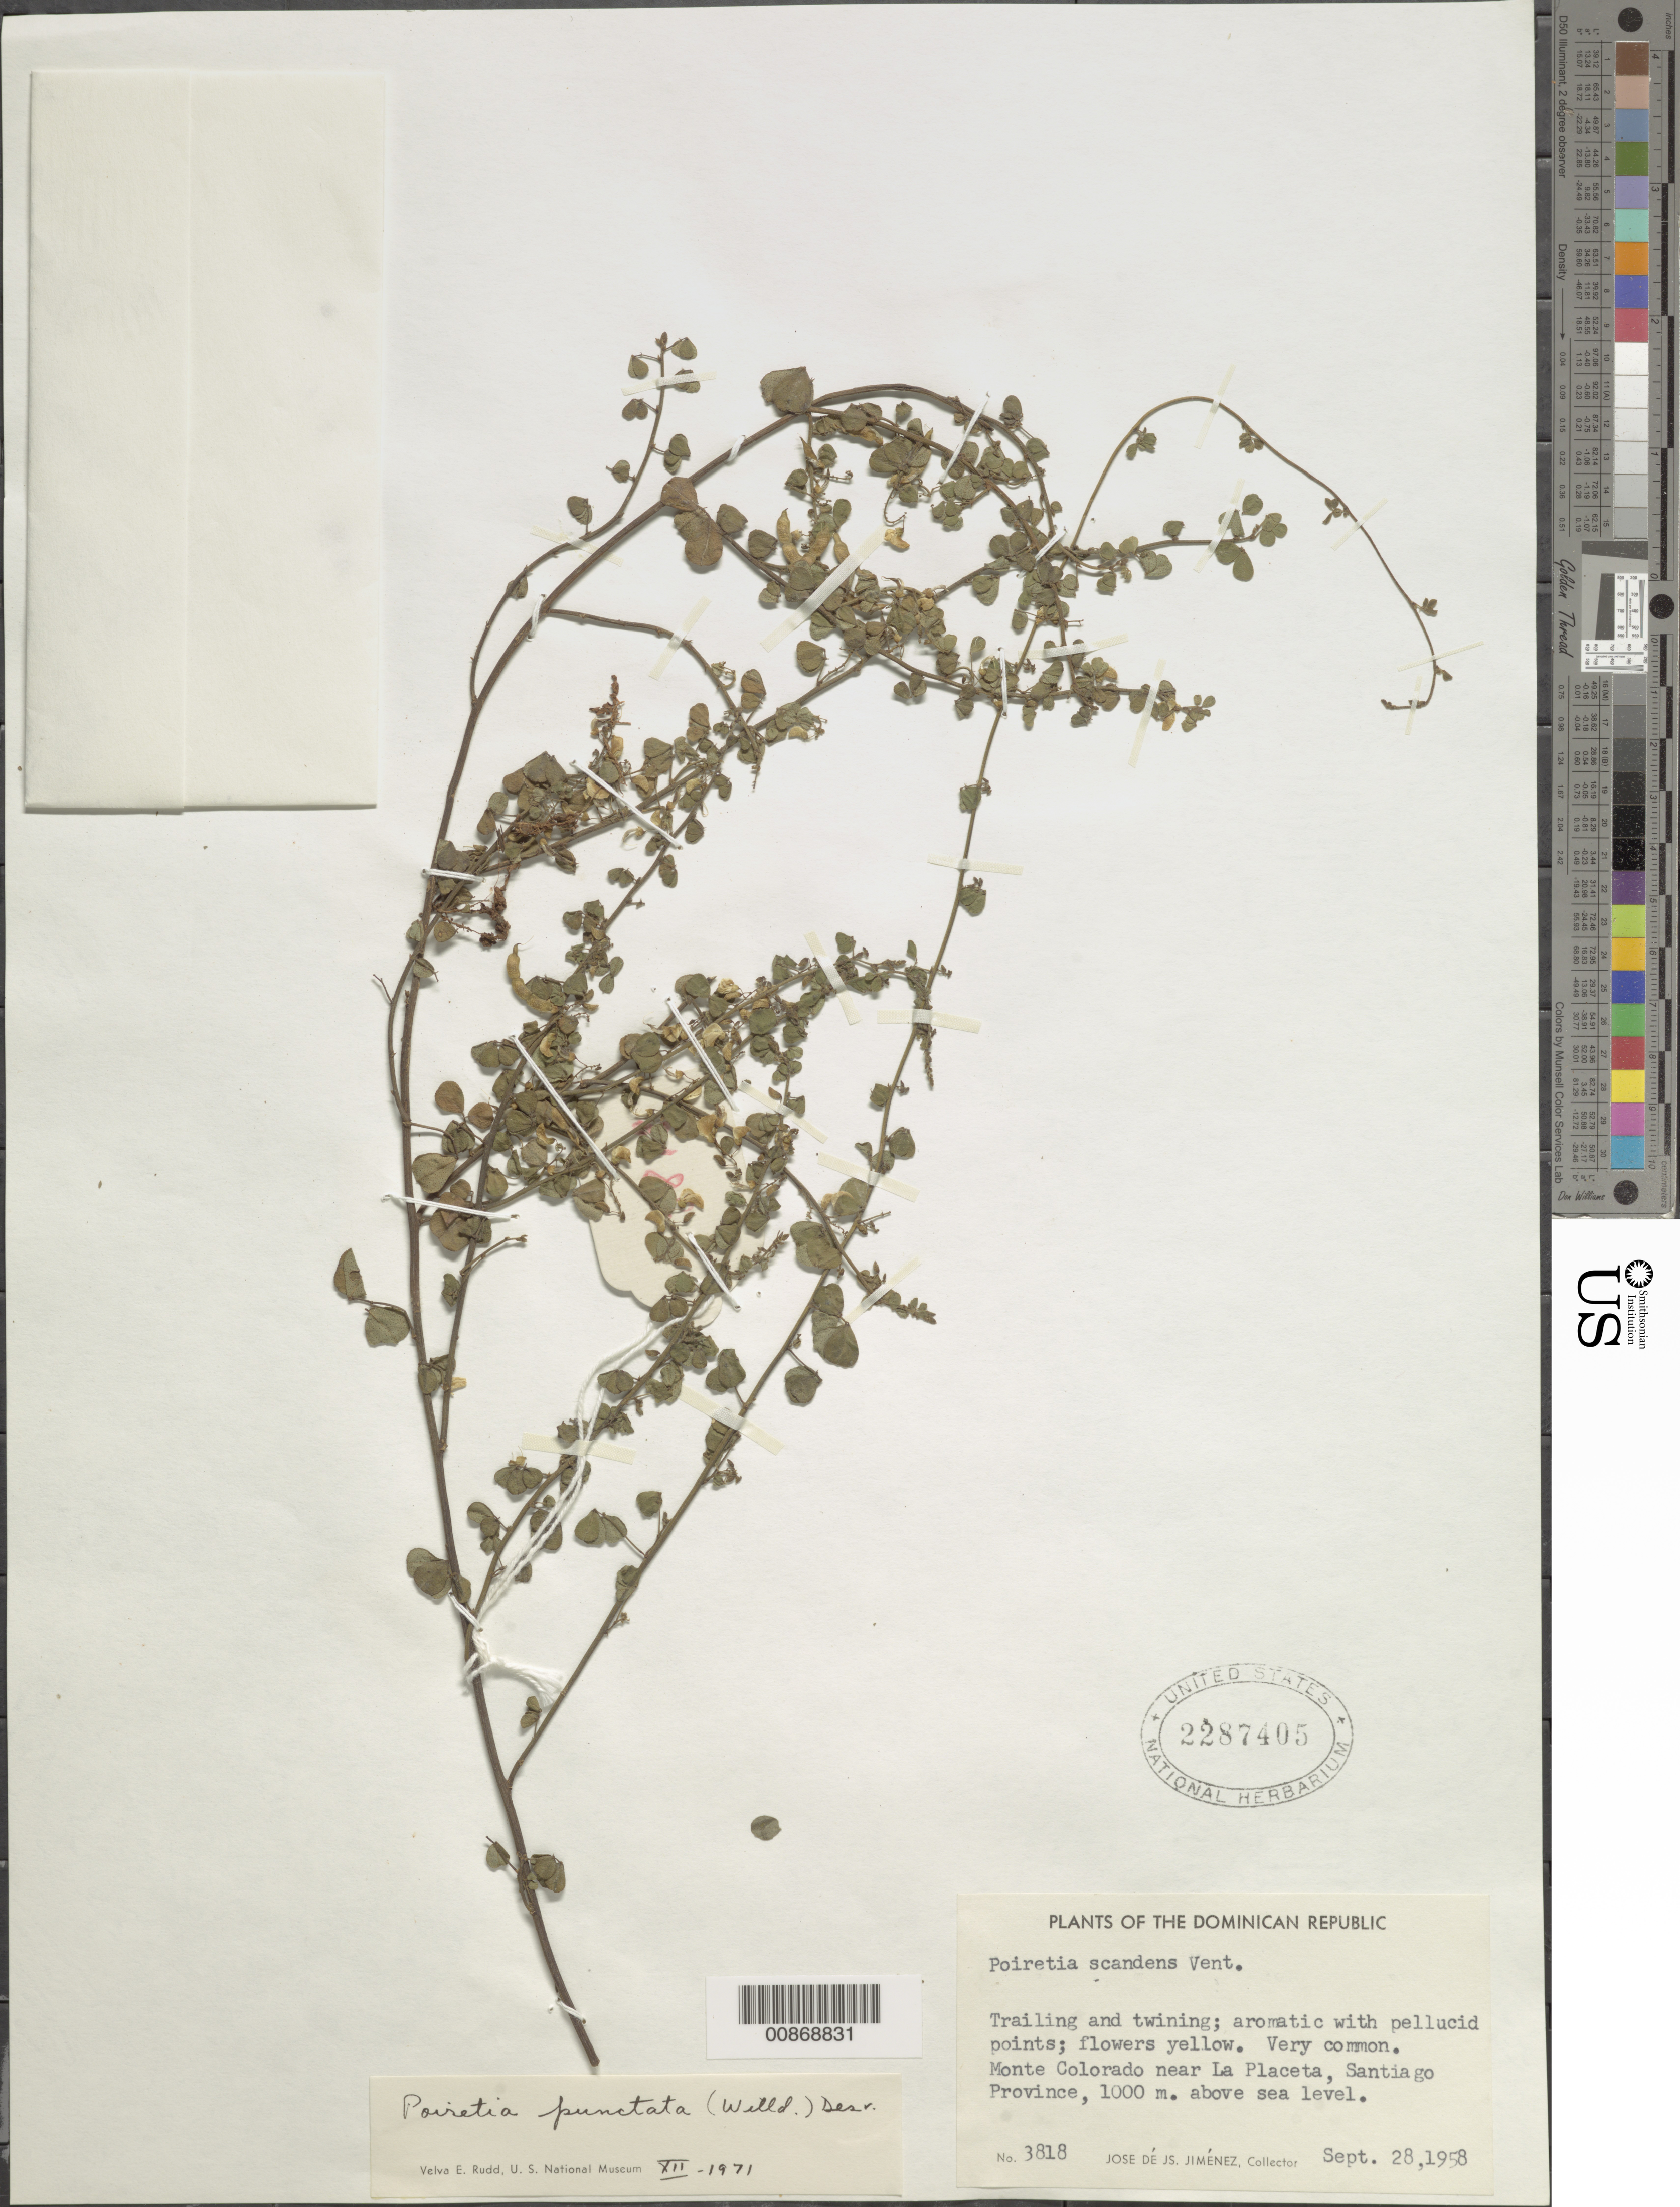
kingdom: Plantae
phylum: Tracheophyta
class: Magnoliopsida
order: Fabales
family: Fabaceae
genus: Poiretia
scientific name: Poiretia scandens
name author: Vent.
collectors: J. J. Jiménez Almonte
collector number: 3818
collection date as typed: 28 Sep 1958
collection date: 1958-09-28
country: Dominican Republic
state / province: Santiago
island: Hispaniola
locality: Monte Colorado near La Placeta.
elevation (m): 1000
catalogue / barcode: US 2287405